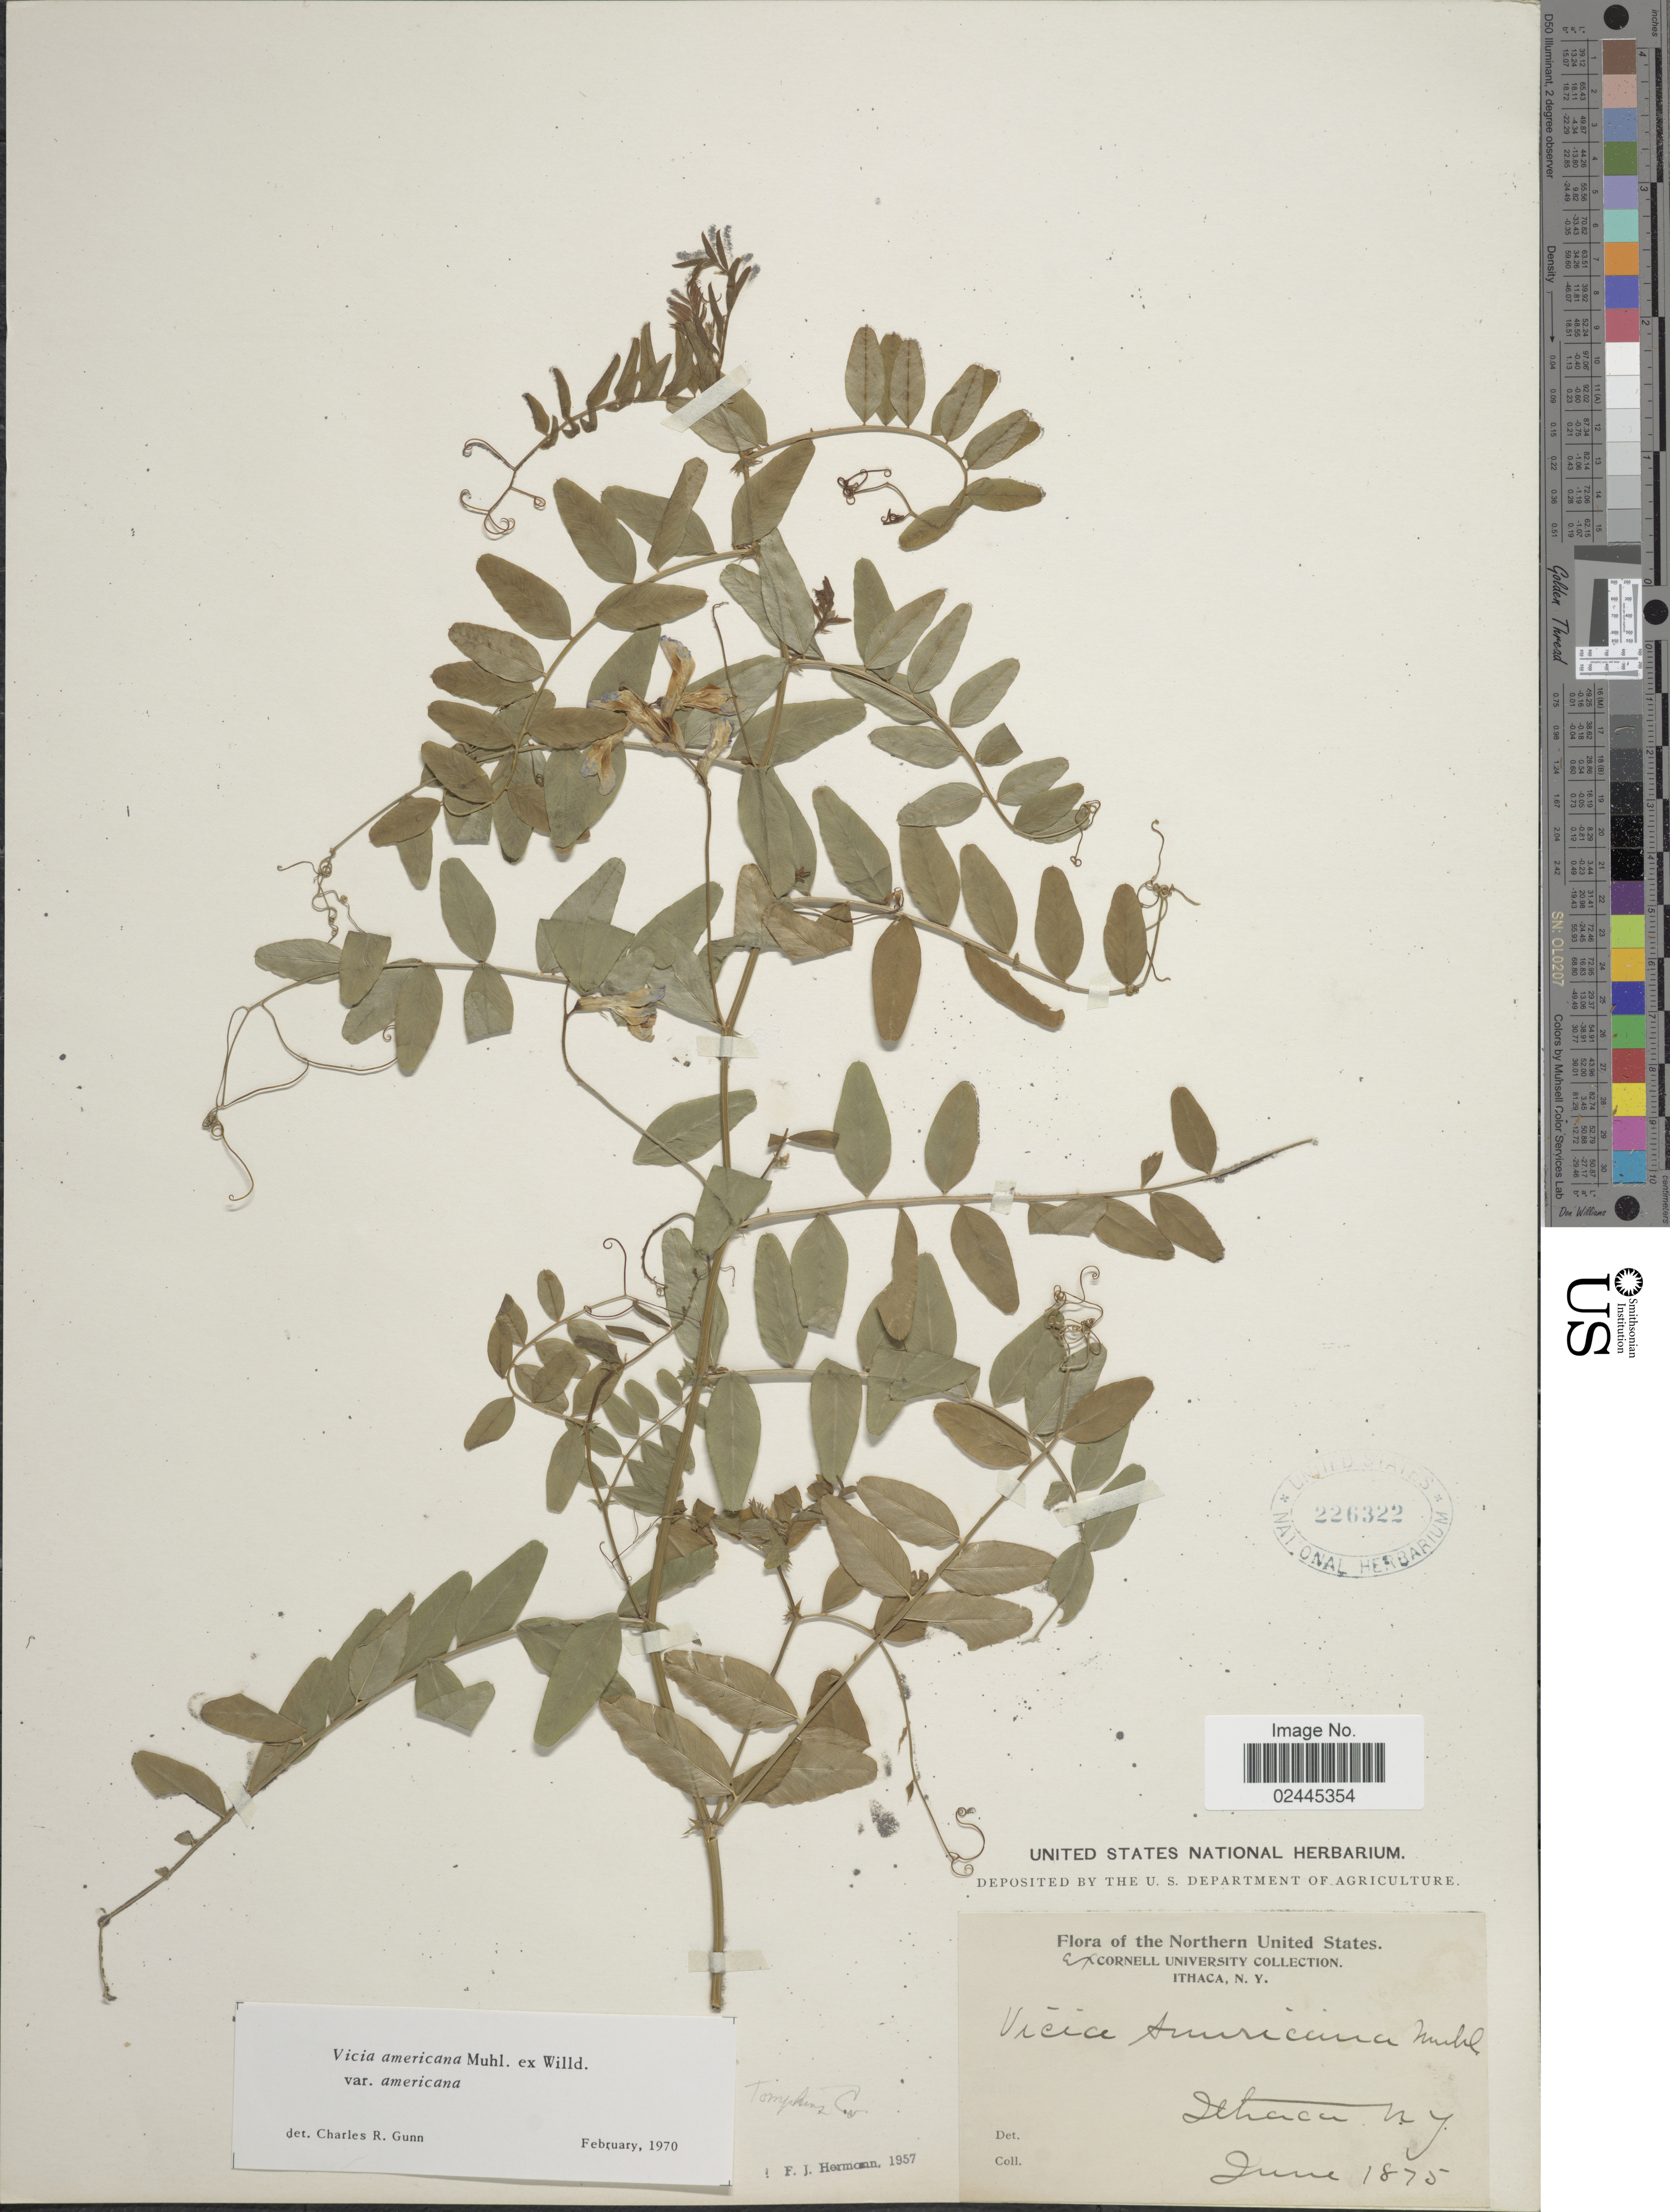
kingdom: Plantae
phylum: Tracheophyta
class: Magnoliopsida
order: Fabales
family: Fabaceae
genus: Vicia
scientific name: Vicia americana var. americana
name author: Muhl. ex Willd.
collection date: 1875-06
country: United States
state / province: New York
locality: Northern United States. Ithaca, N.Y. Tompkins Co.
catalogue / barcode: US 226322